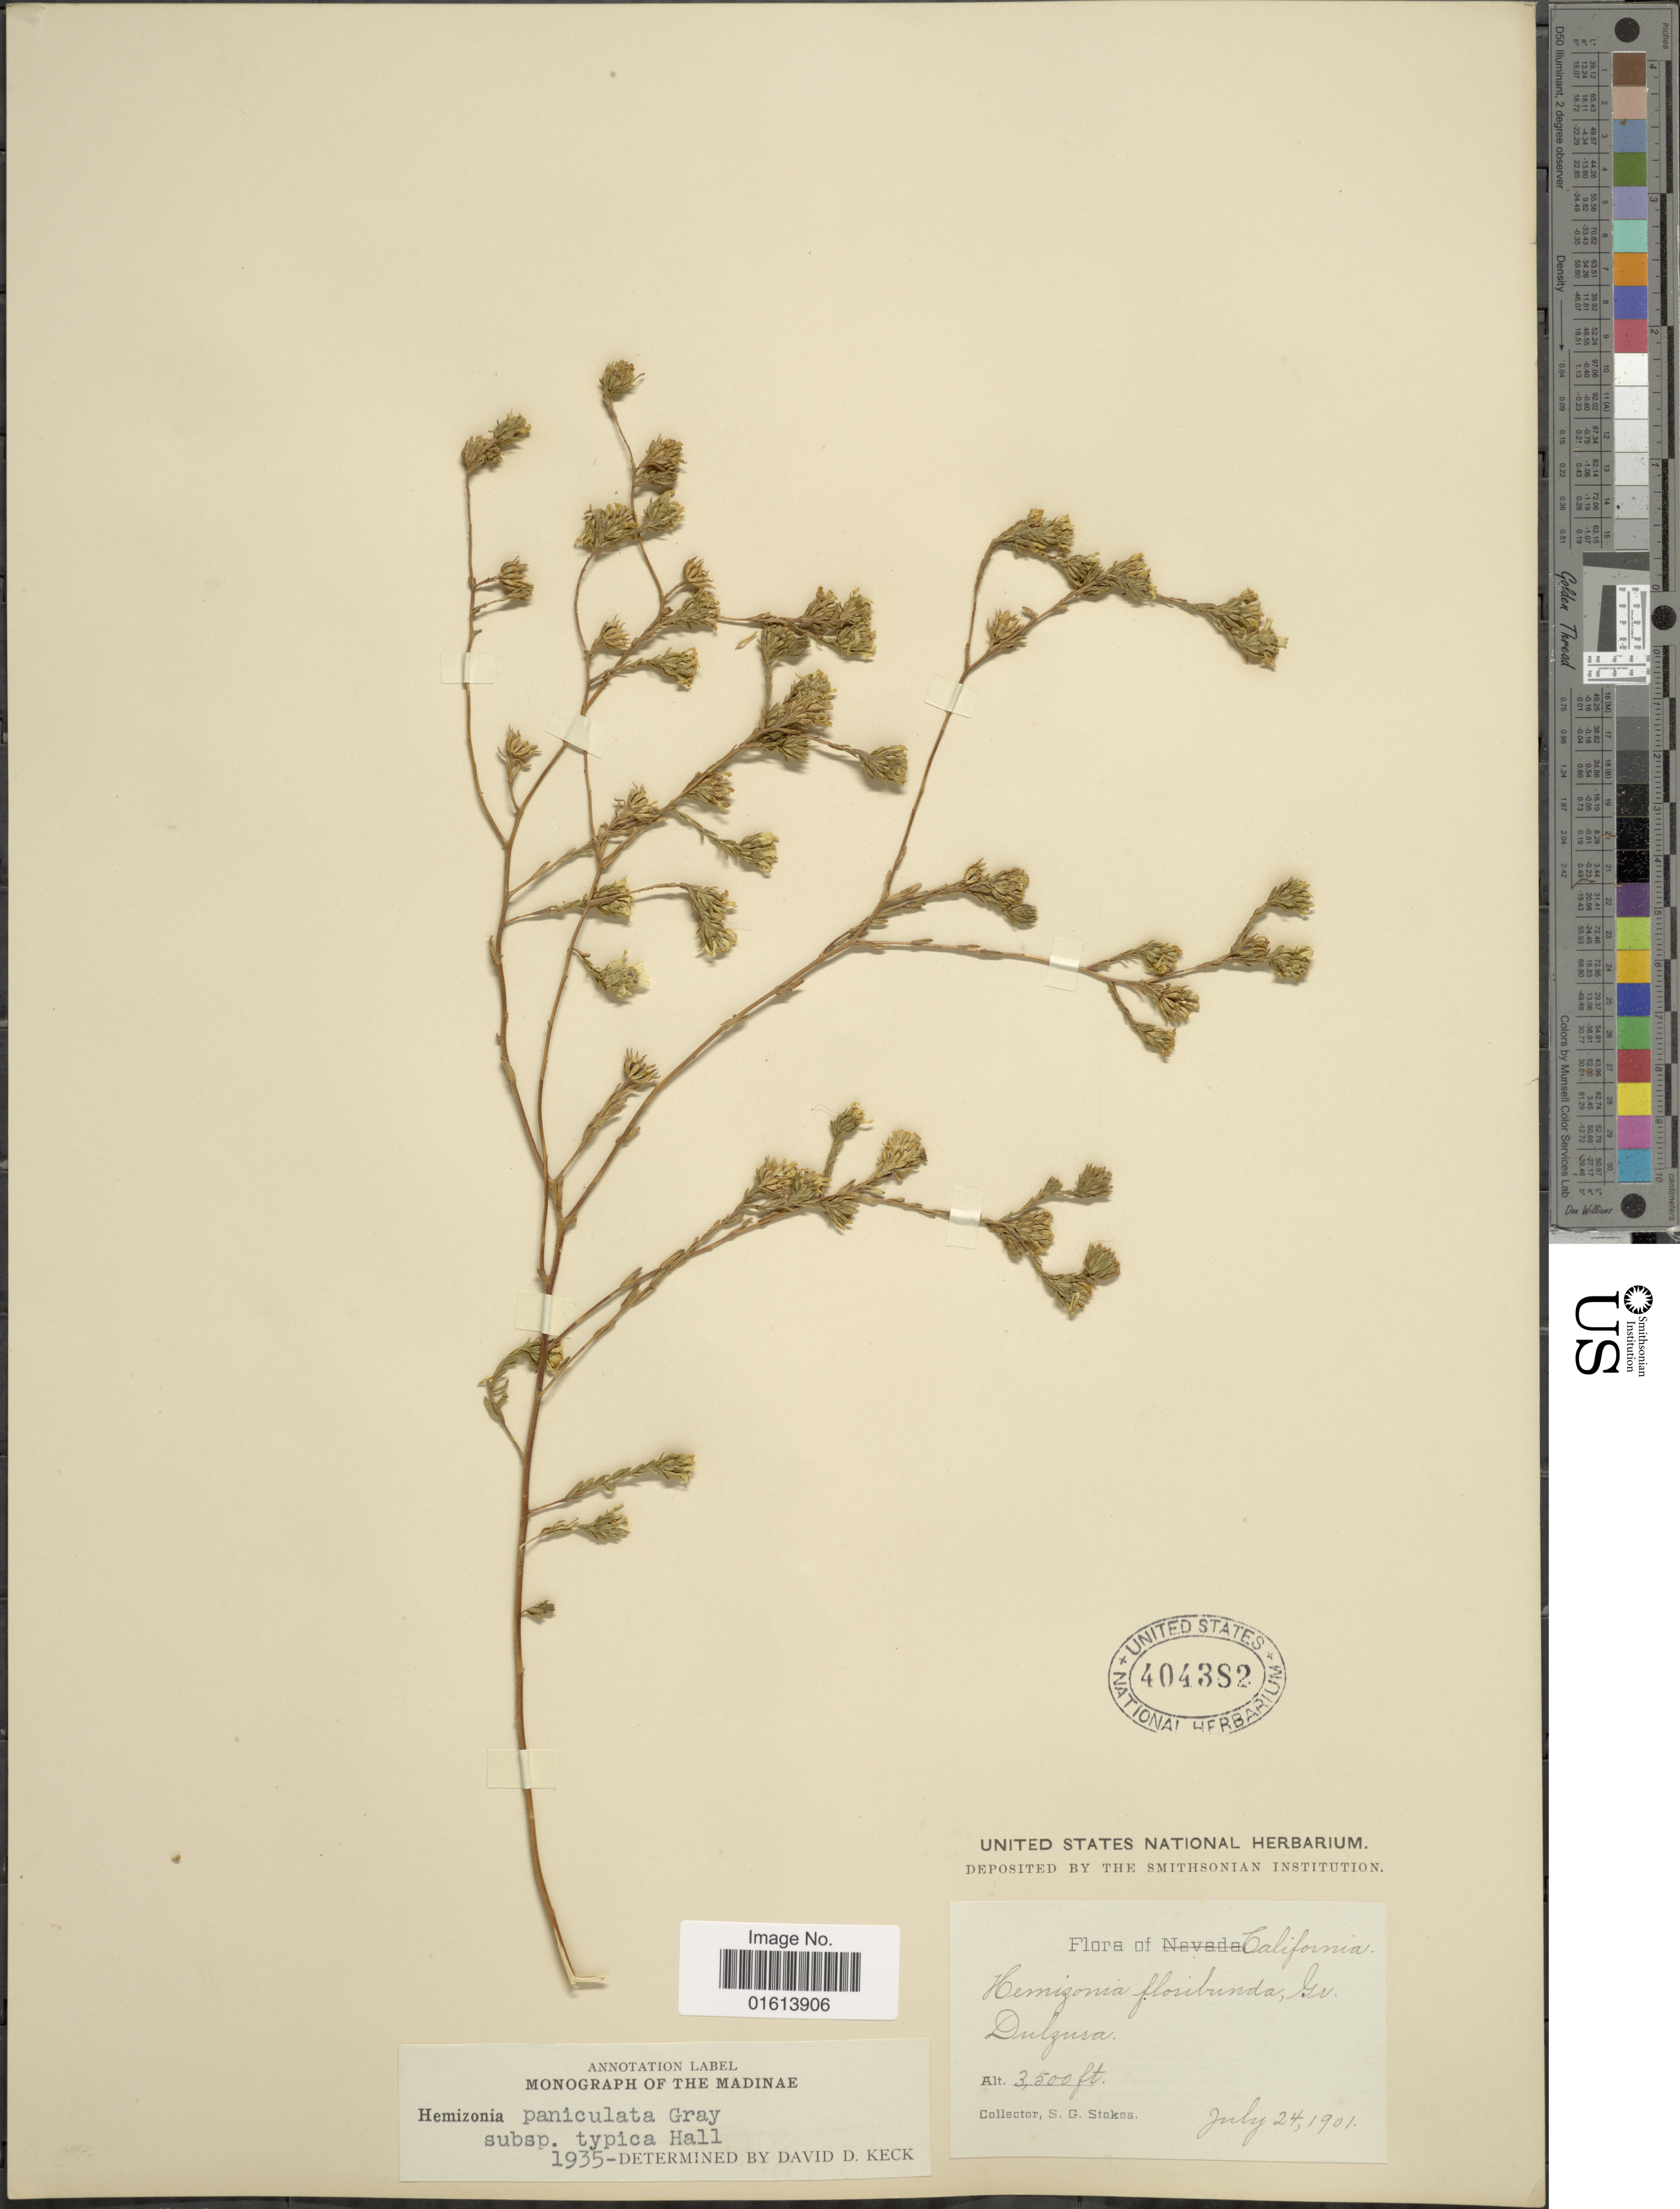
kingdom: Plantae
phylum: Tracheophyta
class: Magnoliopsida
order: Asterales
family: Asteraceae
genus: Deinandra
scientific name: Deinandra paniculata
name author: (A. Gray) Davidson & Moxley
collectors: S. G. Stokes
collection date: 1901-07-24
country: United States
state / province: California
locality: California.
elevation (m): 1067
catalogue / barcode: US 404382